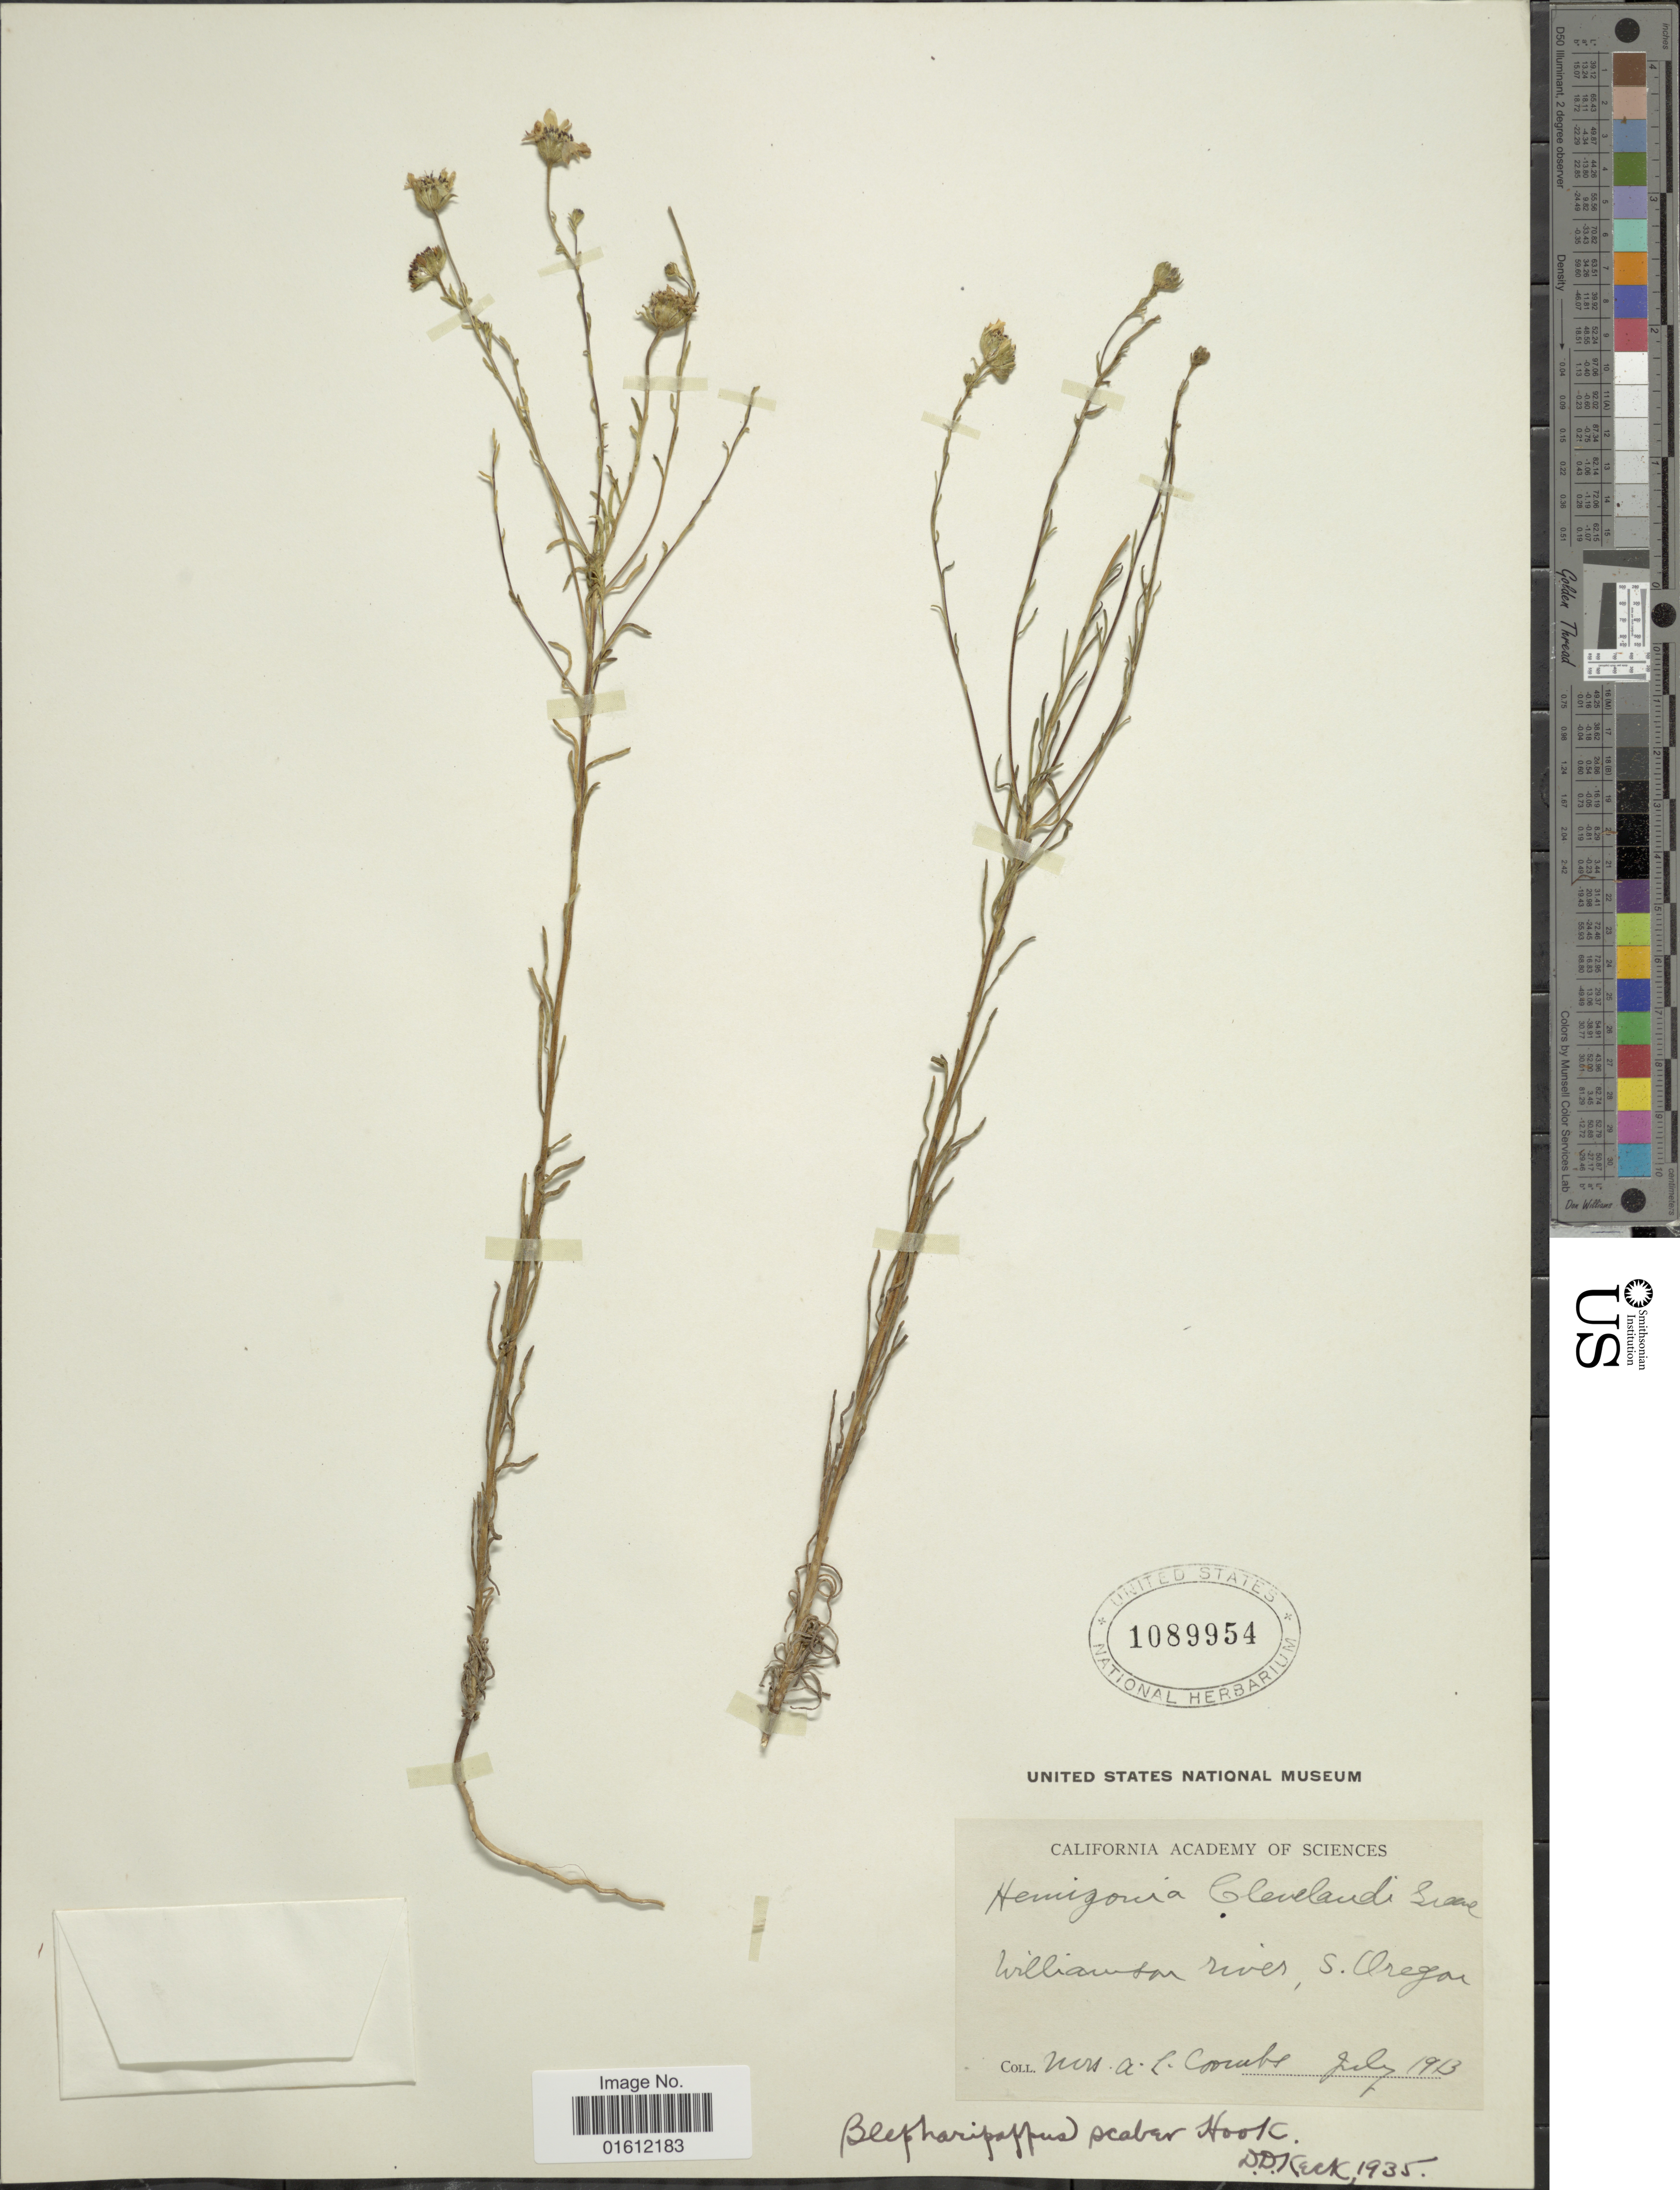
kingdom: Plantae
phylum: Tracheophyta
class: Magnoliopsida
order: Asterales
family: Asteraceae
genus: Blepharipappus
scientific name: Blepharipappus scaber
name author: Hook.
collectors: A. Coombs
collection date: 1913-07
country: United States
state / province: Oregon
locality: Williamson river, S . Oregon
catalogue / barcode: US 1089954